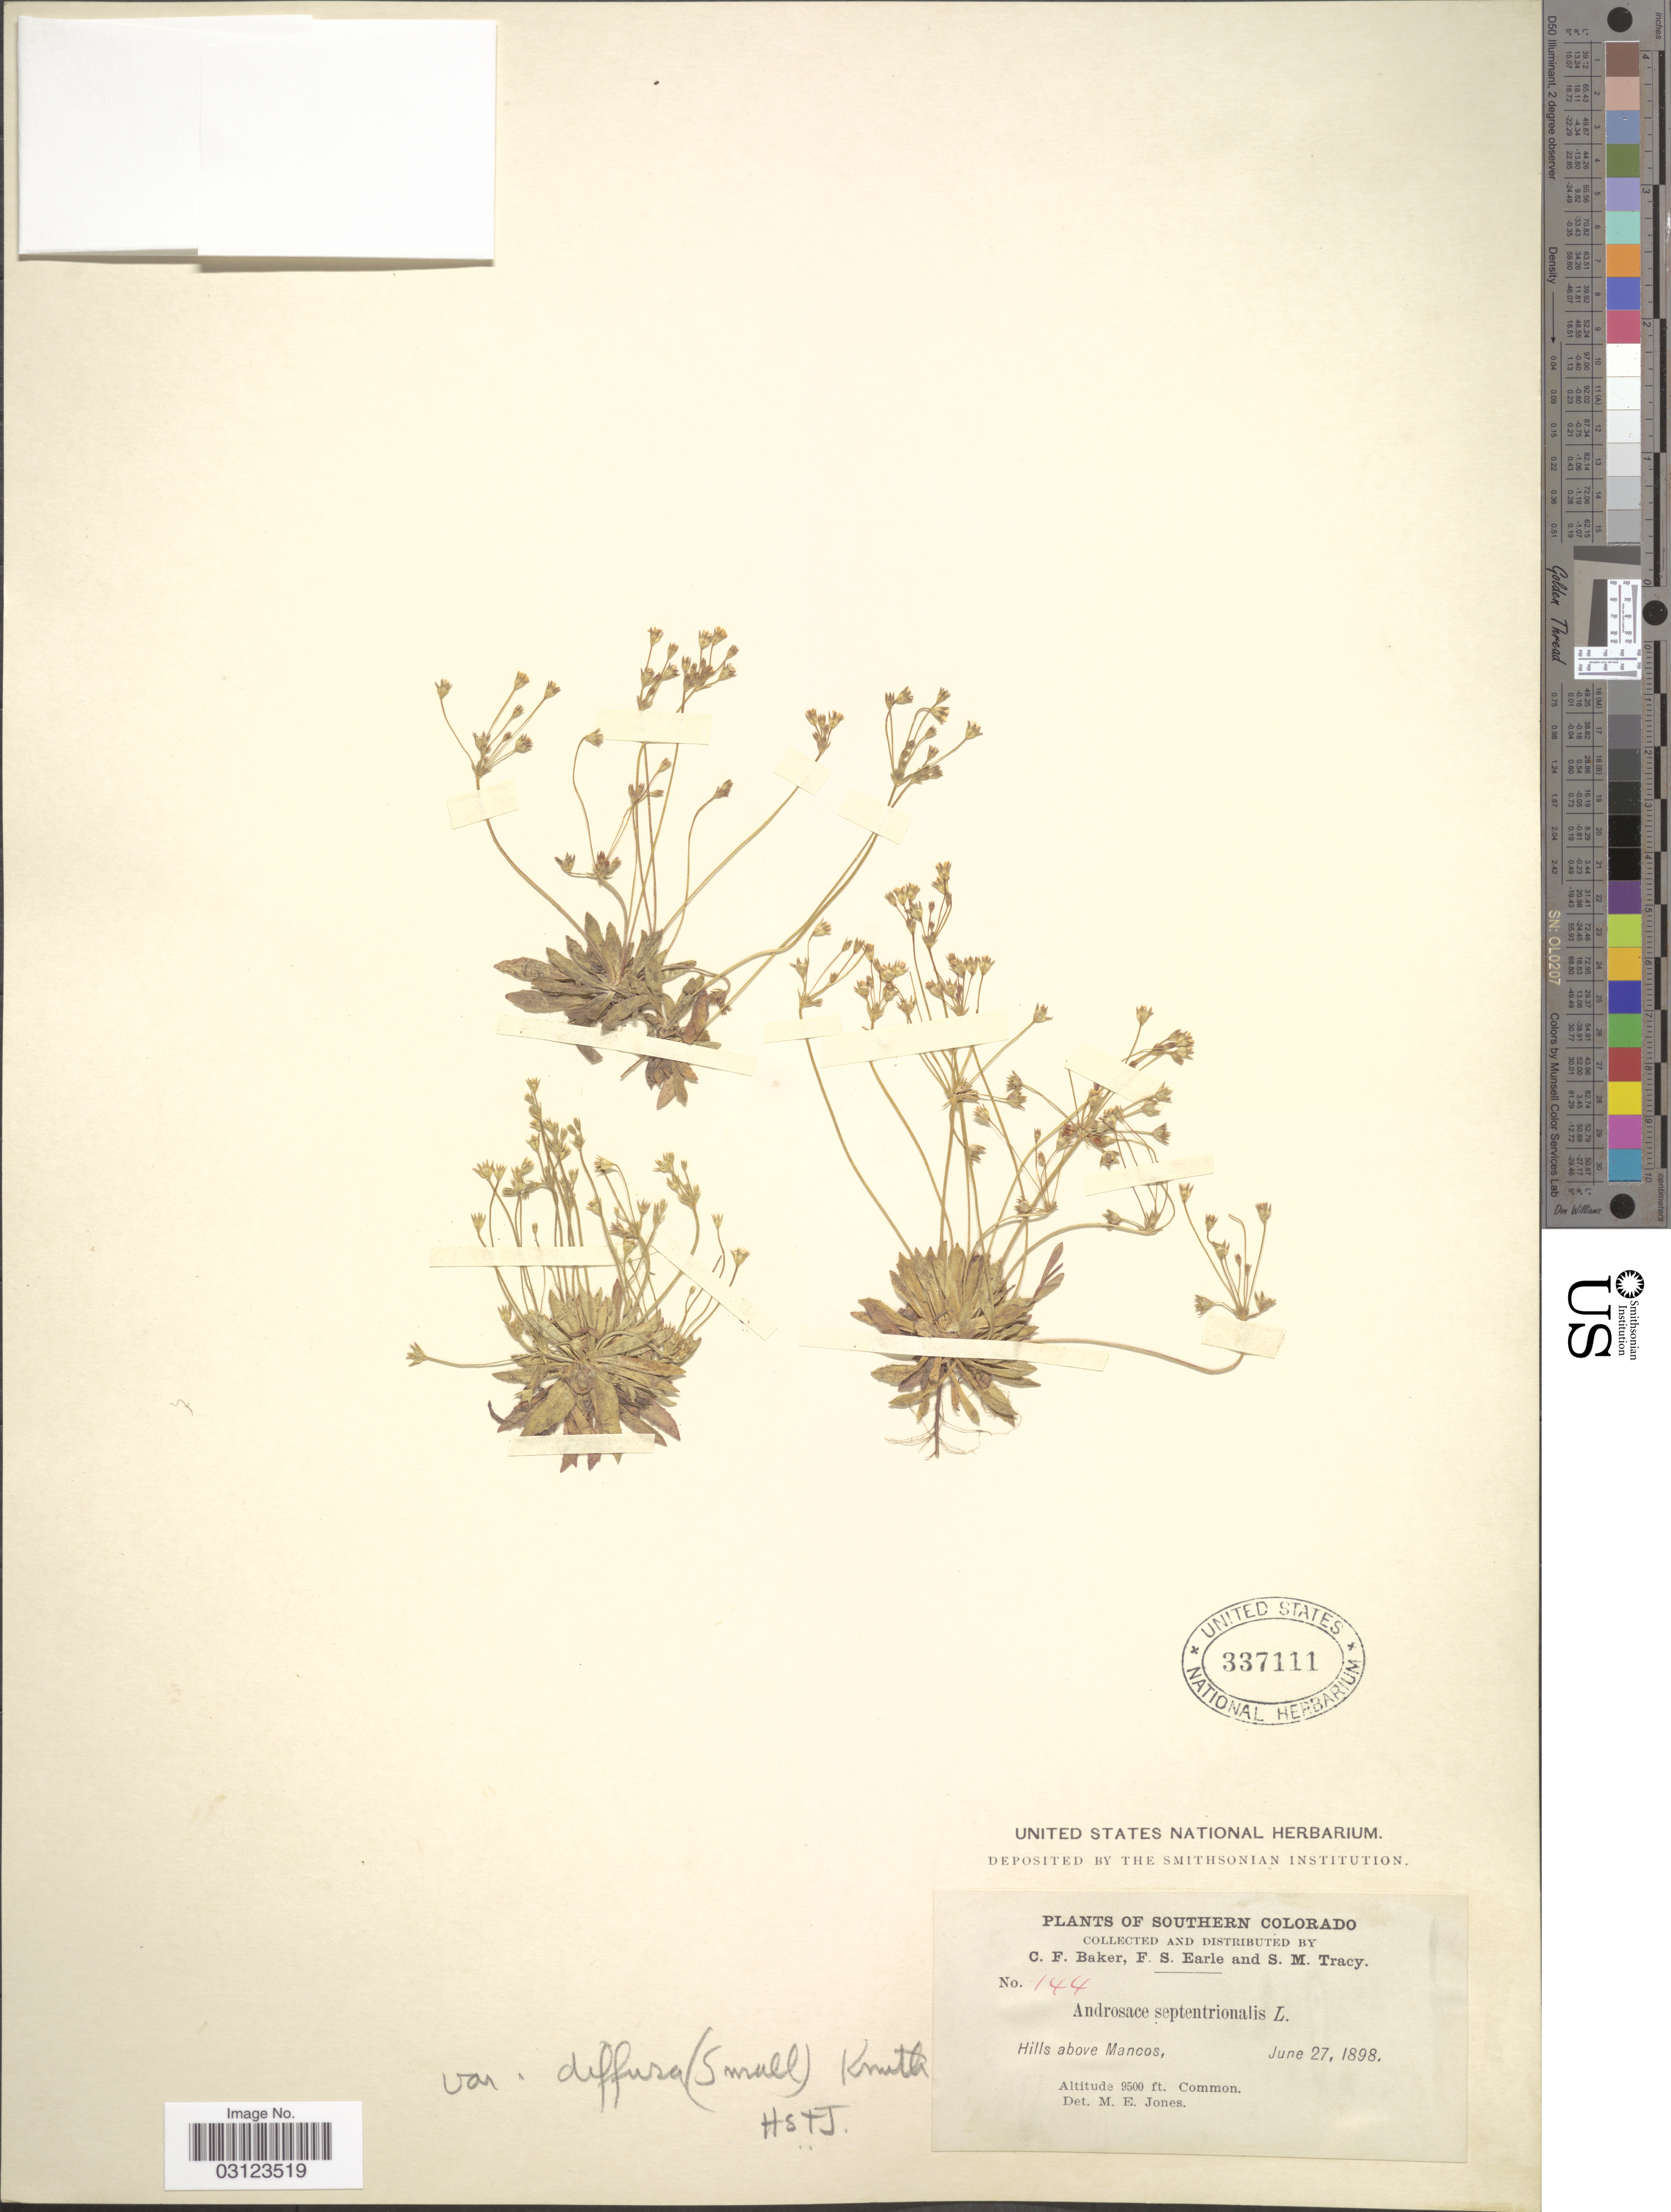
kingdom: Plantae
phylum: Tracheophyta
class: Magnoliopsida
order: Ericales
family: Primulaceae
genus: Androsace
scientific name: Androsace septentrionalis var. puberulenta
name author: (Rydb.) R. Knuth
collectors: C. F. Baker, F. S. Earle & S. M. Tracy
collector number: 144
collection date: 1898-06-27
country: United States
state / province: Colorado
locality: Southern Colorado. Hills above Mancos.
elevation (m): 2896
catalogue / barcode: US 337111